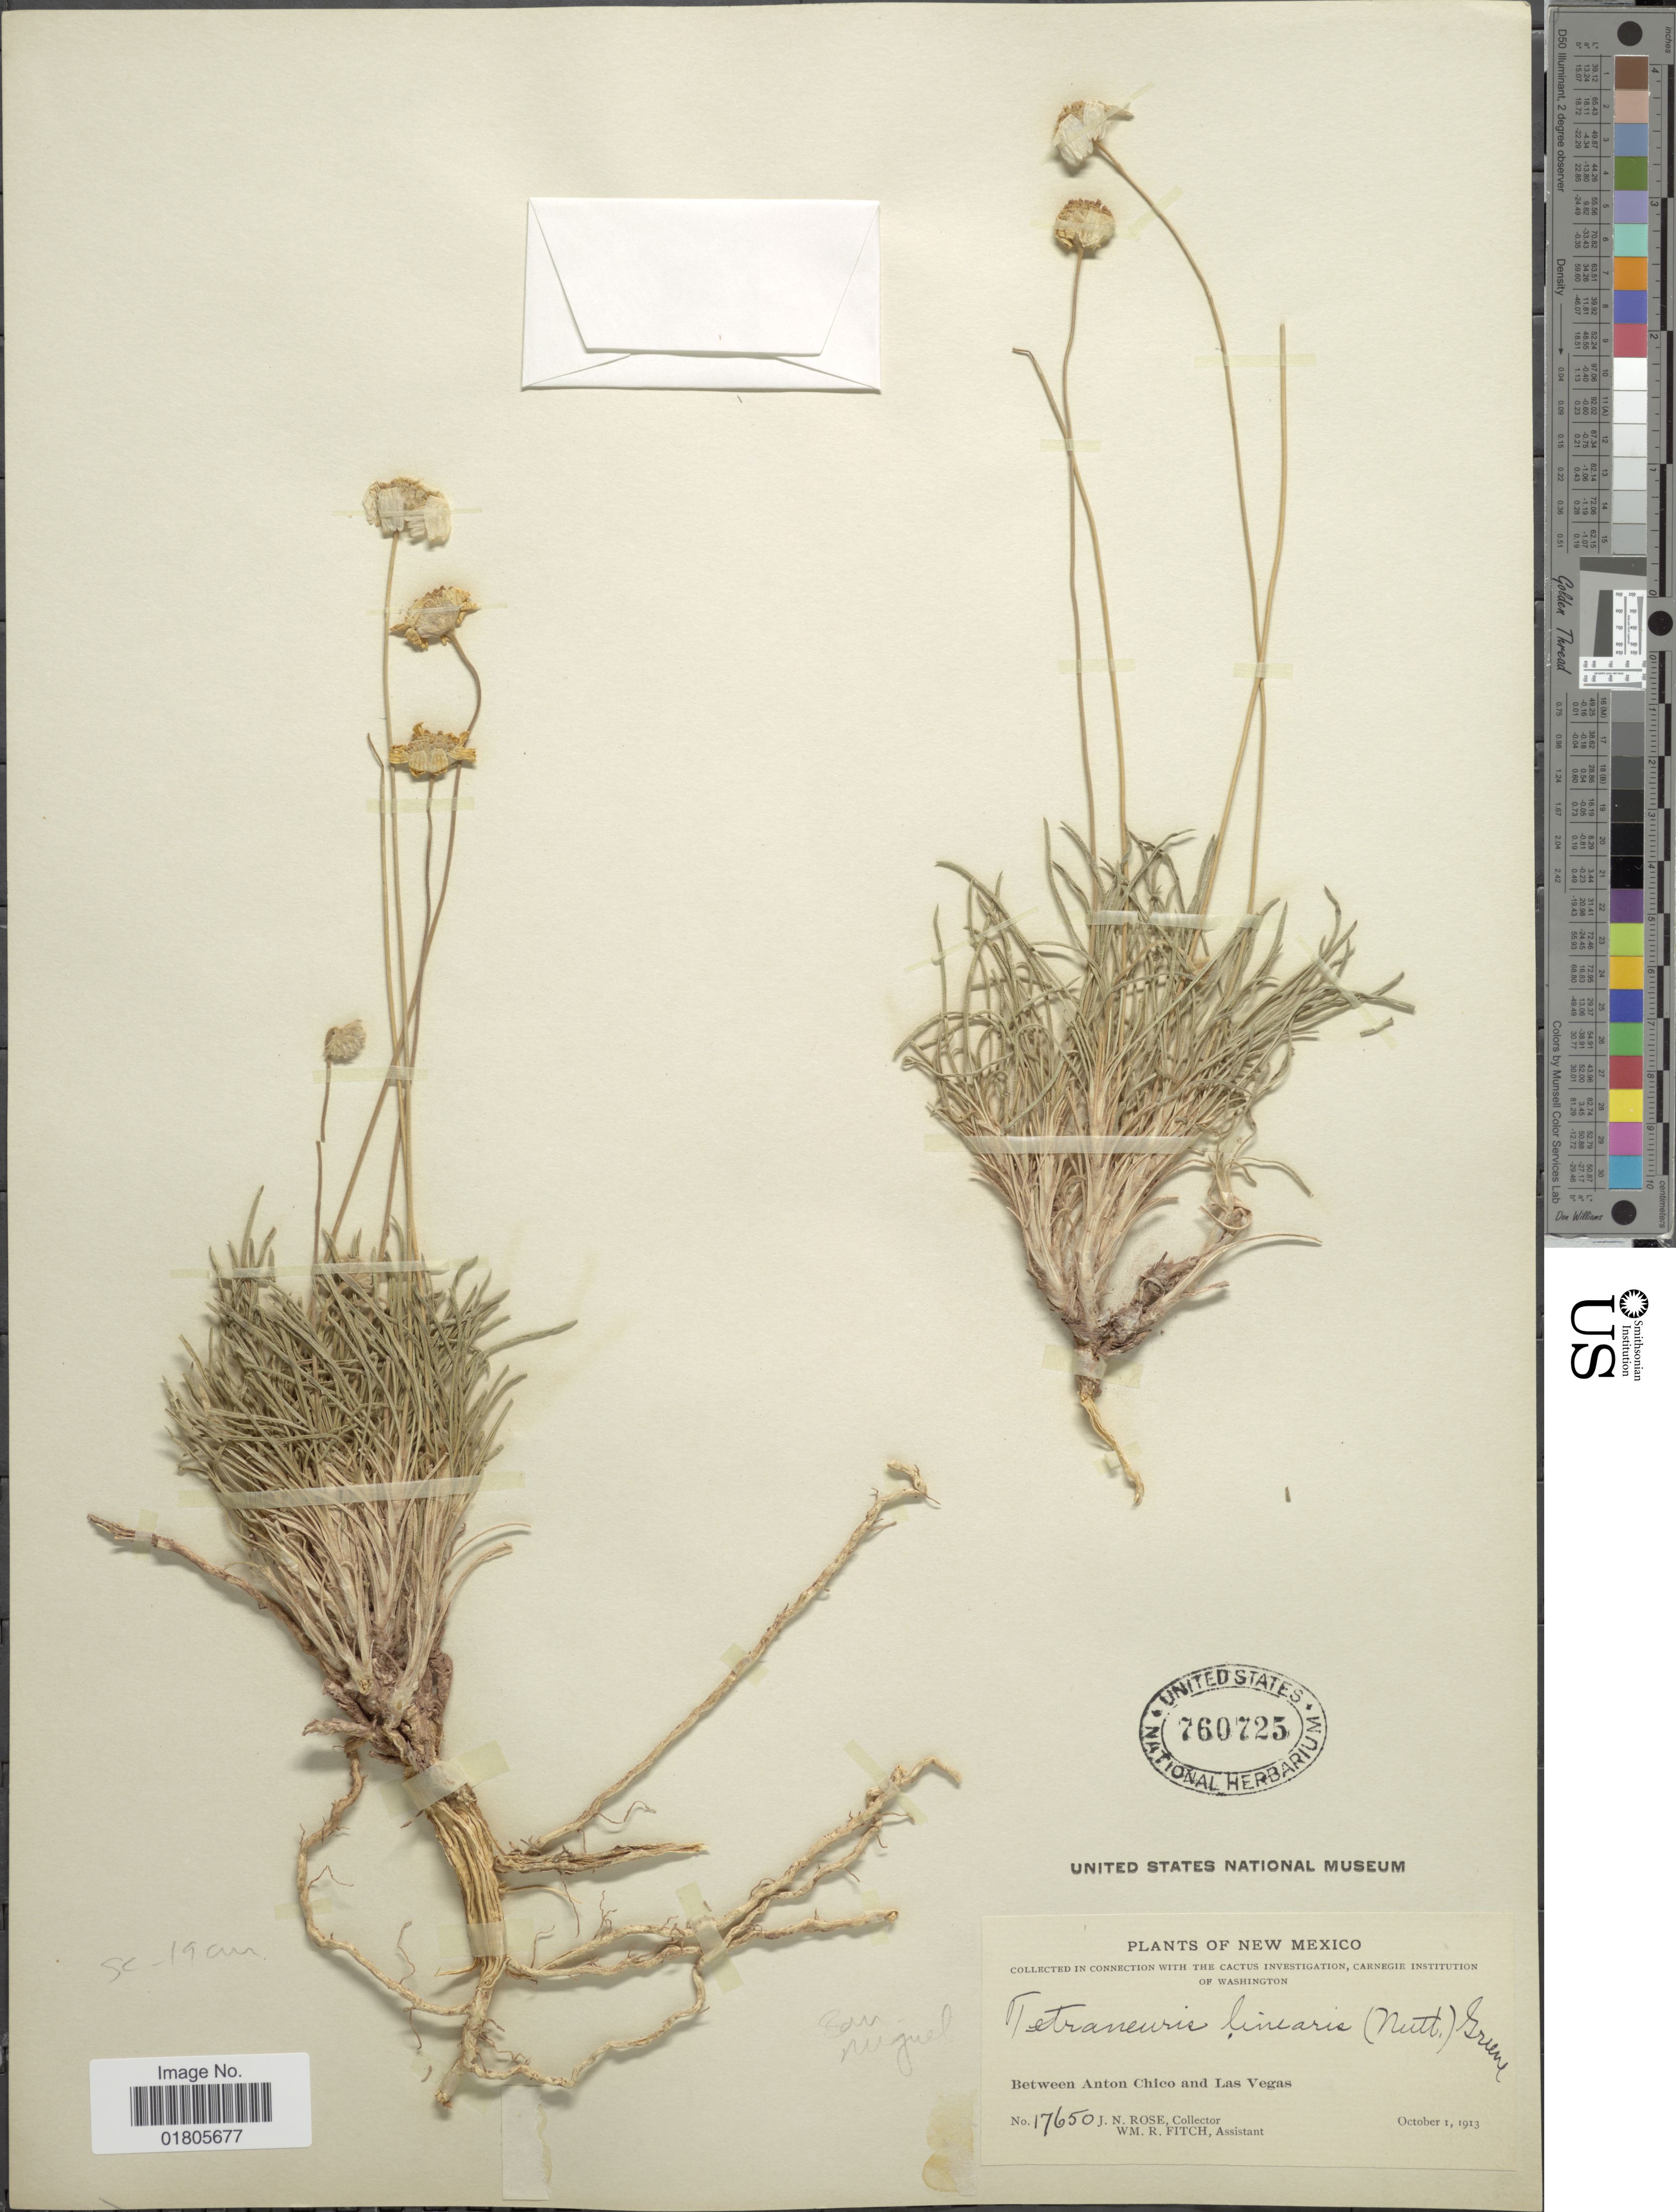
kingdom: Plantae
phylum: Tracheophyta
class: Magnoliopsida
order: Asterales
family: Asteraceae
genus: Actinea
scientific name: Actinea scaposa var. linearis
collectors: J. N. Rose & W. R. Fitch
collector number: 17650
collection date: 1913-10-01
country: United States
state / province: New Mexico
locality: Between Anton Chico and Las Vegas. San Miguel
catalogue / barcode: US 760725